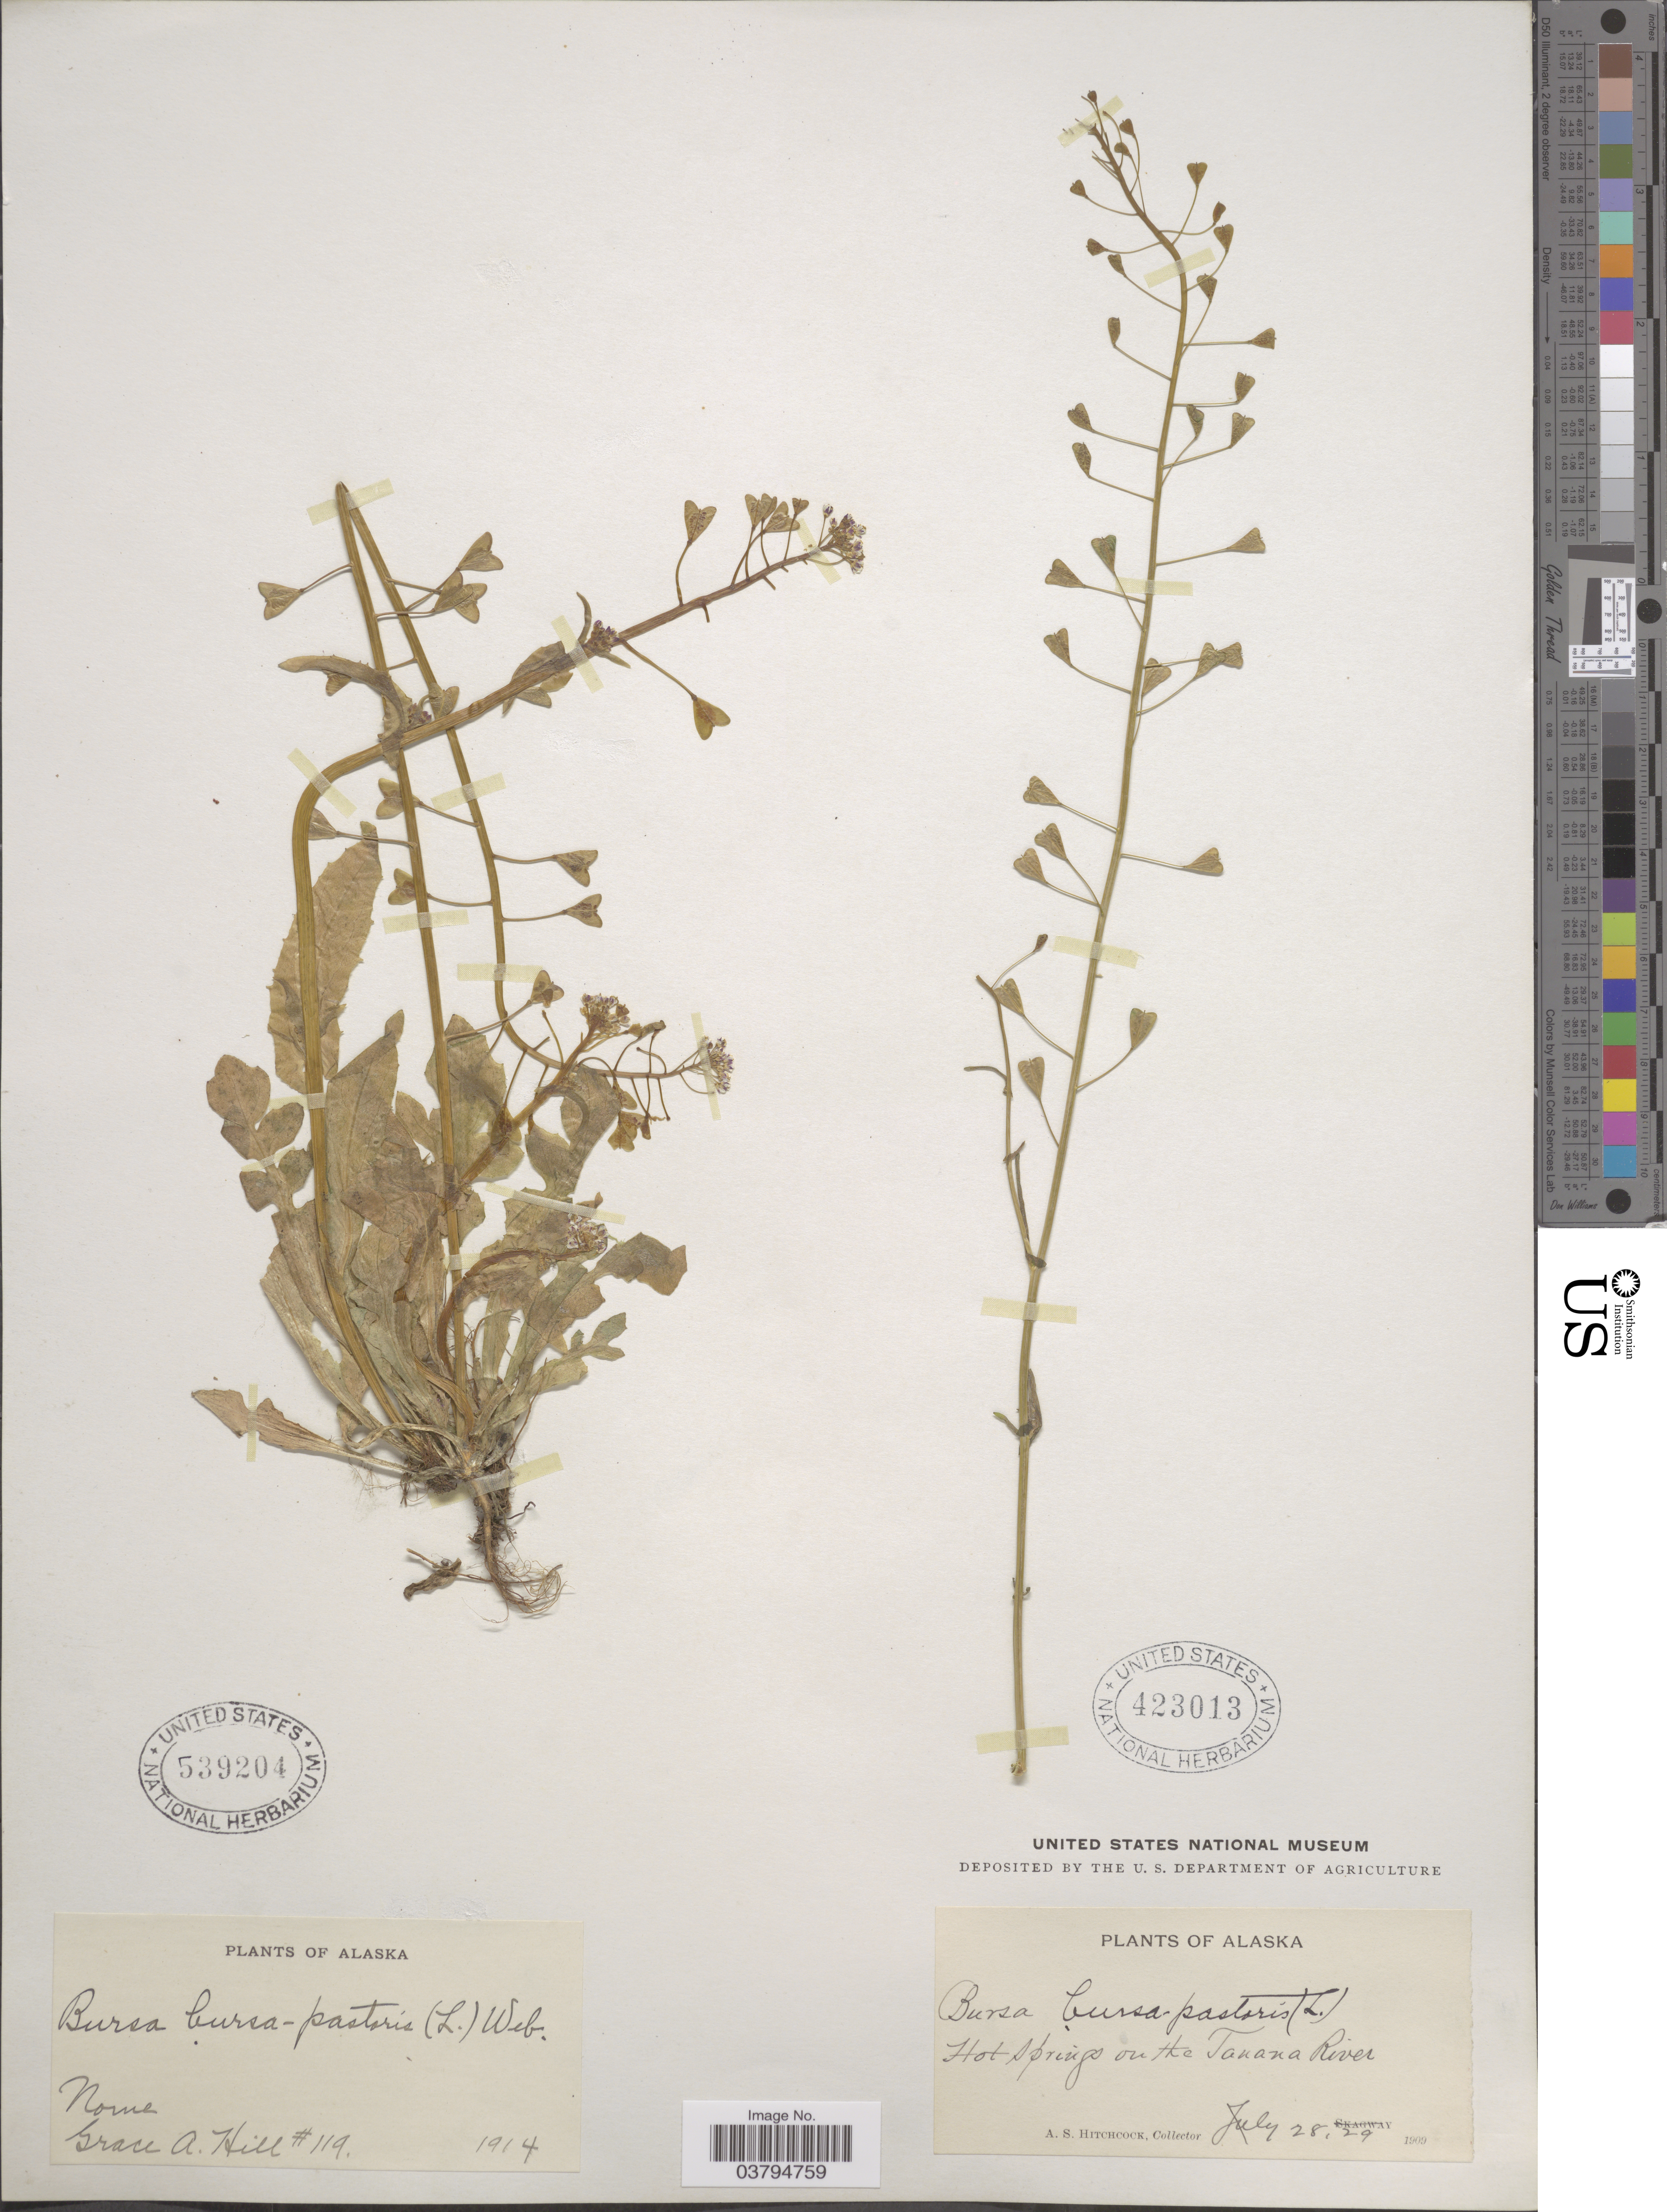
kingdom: Plantae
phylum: Tracheophyta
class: Magnoliopsida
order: Brassicales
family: Brassicaceae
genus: Capsella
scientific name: Capsella bursa-pastoris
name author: (L.) Medik.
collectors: A. S. Hitchcock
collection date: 1909-07-28/1909-07-29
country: United States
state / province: Alaska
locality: Hot Springs on the Tanana River.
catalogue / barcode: US 423013-2